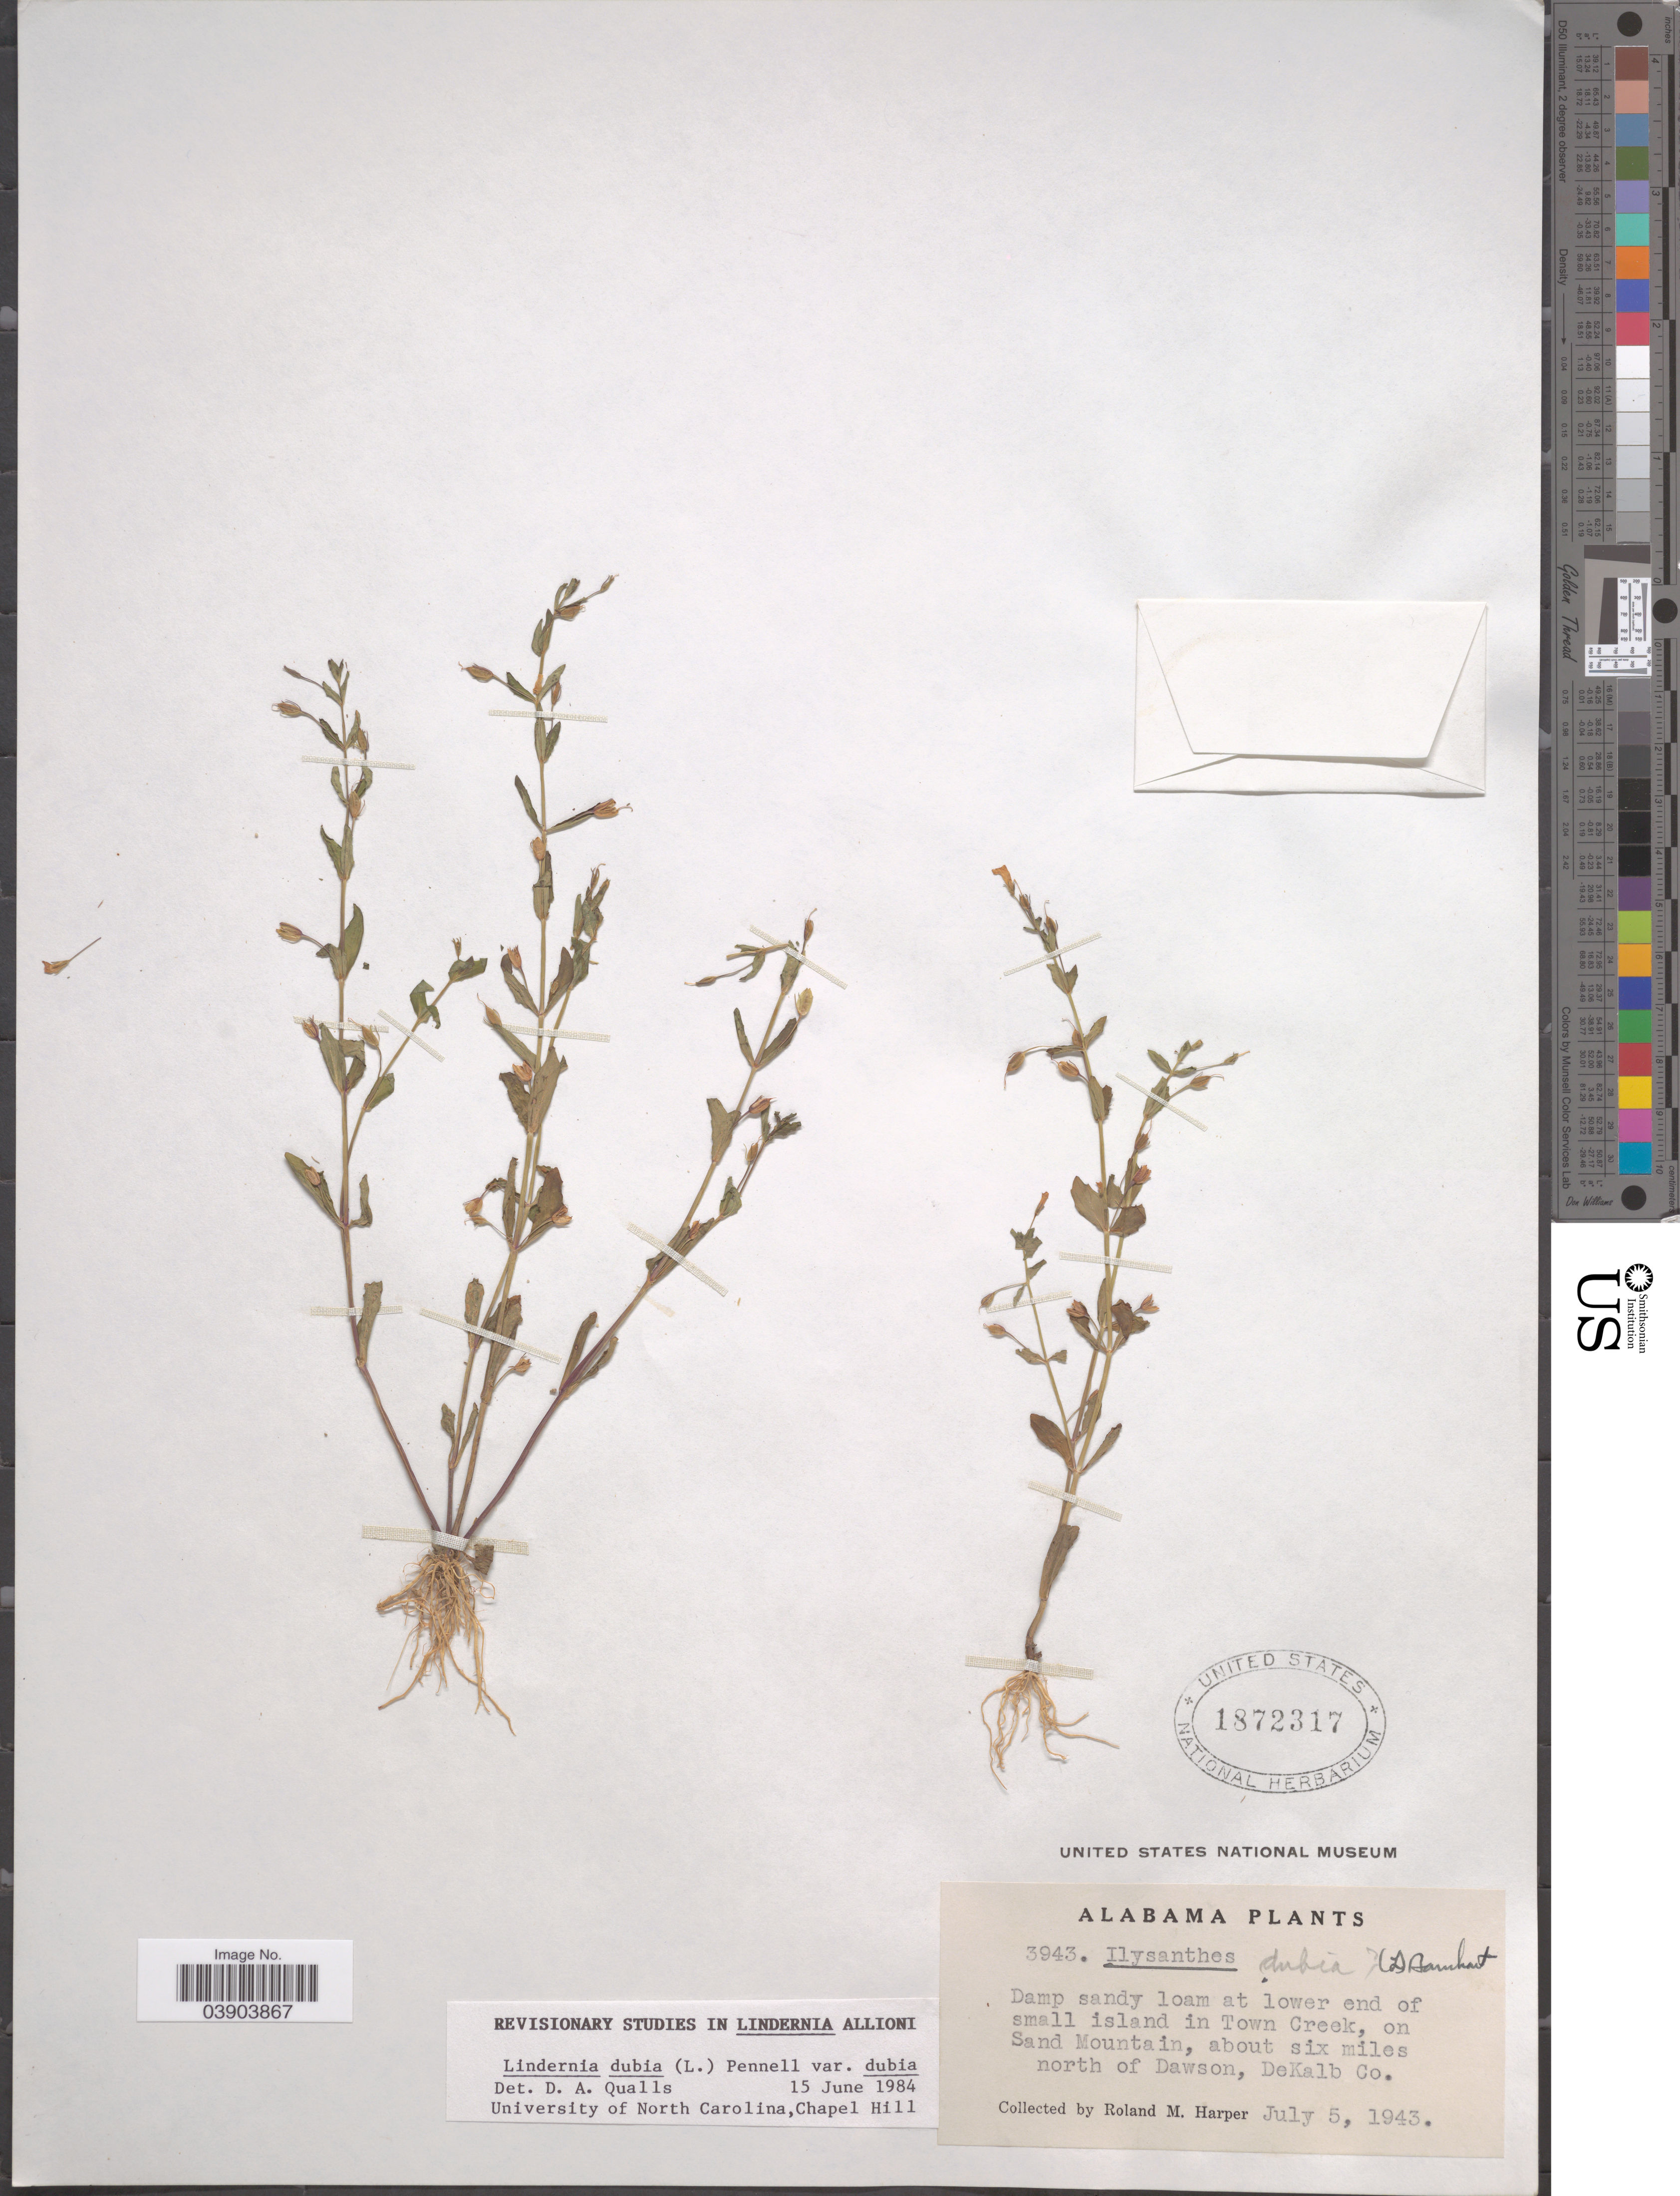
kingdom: Plantae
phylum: Tracheophyta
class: Magnoliopsida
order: Lamiales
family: Linderniaceae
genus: Lindernia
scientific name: Lindernia dubia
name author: (L.) Pennell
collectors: R. M. Harper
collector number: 3943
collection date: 1943-07-05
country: United States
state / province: Alabama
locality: Damp sandy loam at lower end of small island in Town Creek, on Sand Mountain, about six miles north of Dawson, DeKalb Co.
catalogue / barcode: US 1872317